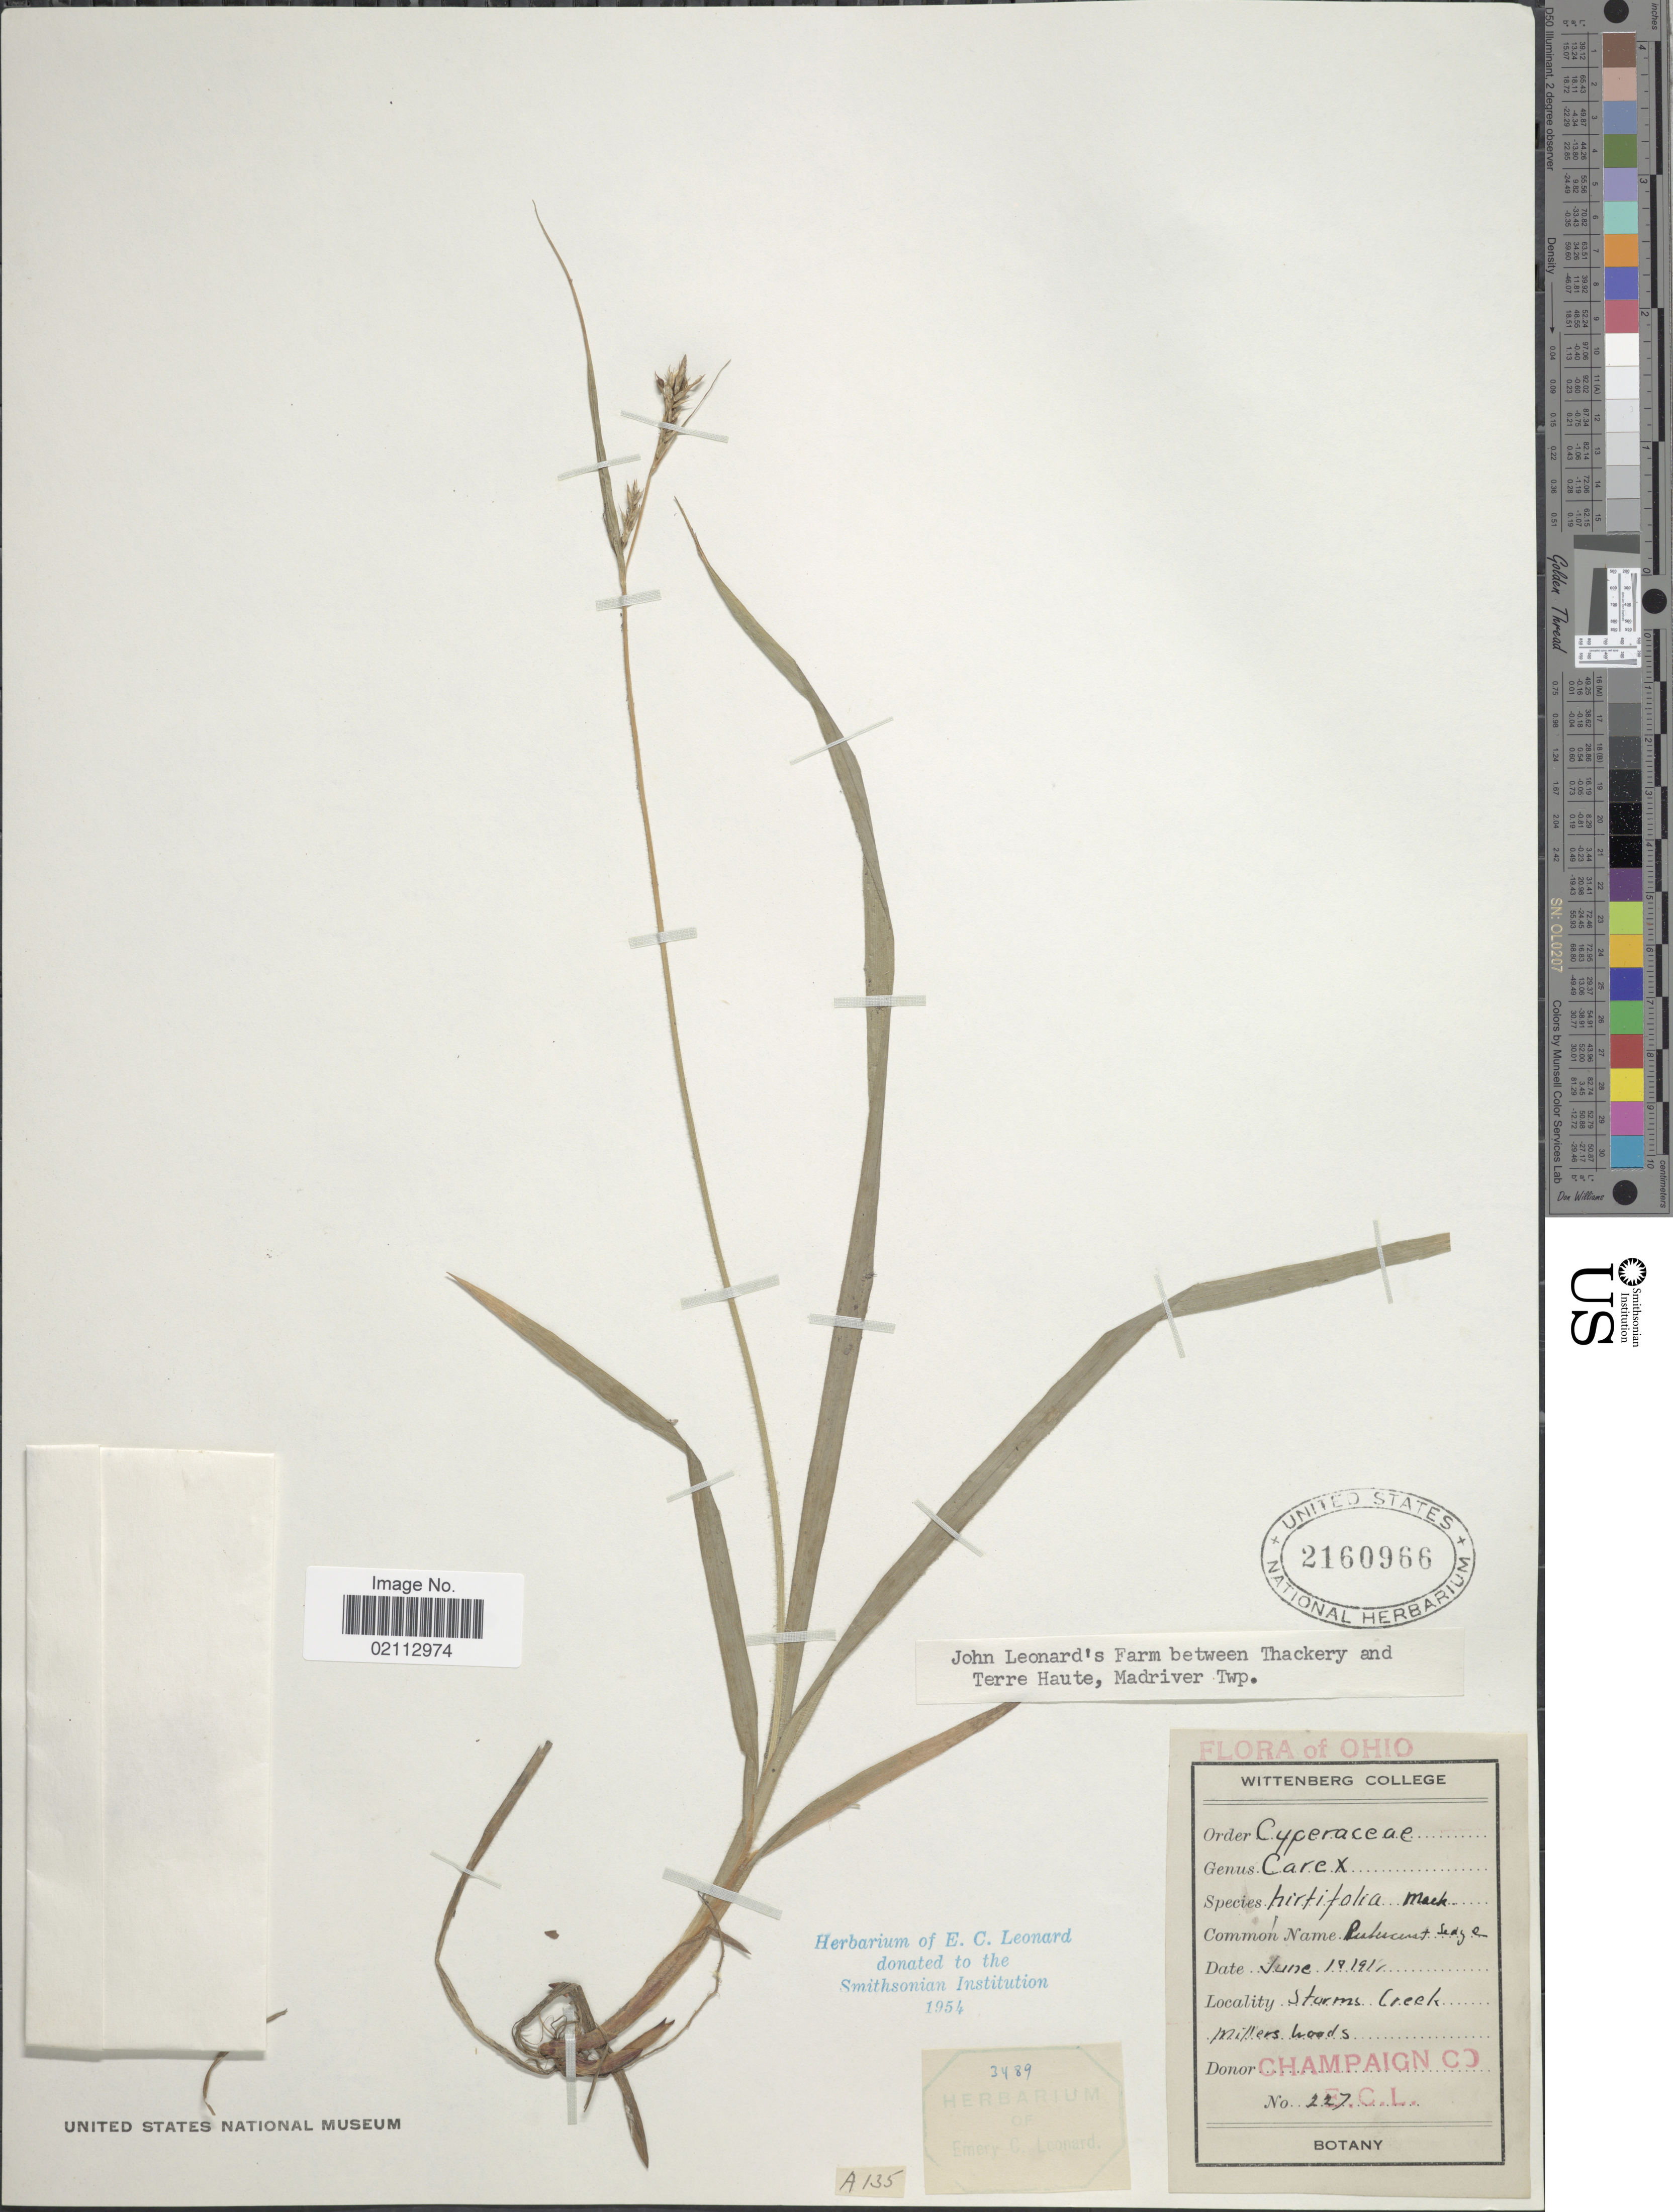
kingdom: Plantae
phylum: Tracheophyta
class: Liliopsida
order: Poales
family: Cyperaceae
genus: Carex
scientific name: Carex hirtifolia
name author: Mack.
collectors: E. C. Leonard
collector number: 227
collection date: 1911-06-18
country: United States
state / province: Ohio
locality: Storms Creek, Millers Woods. Champaign Co.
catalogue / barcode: US 2160966